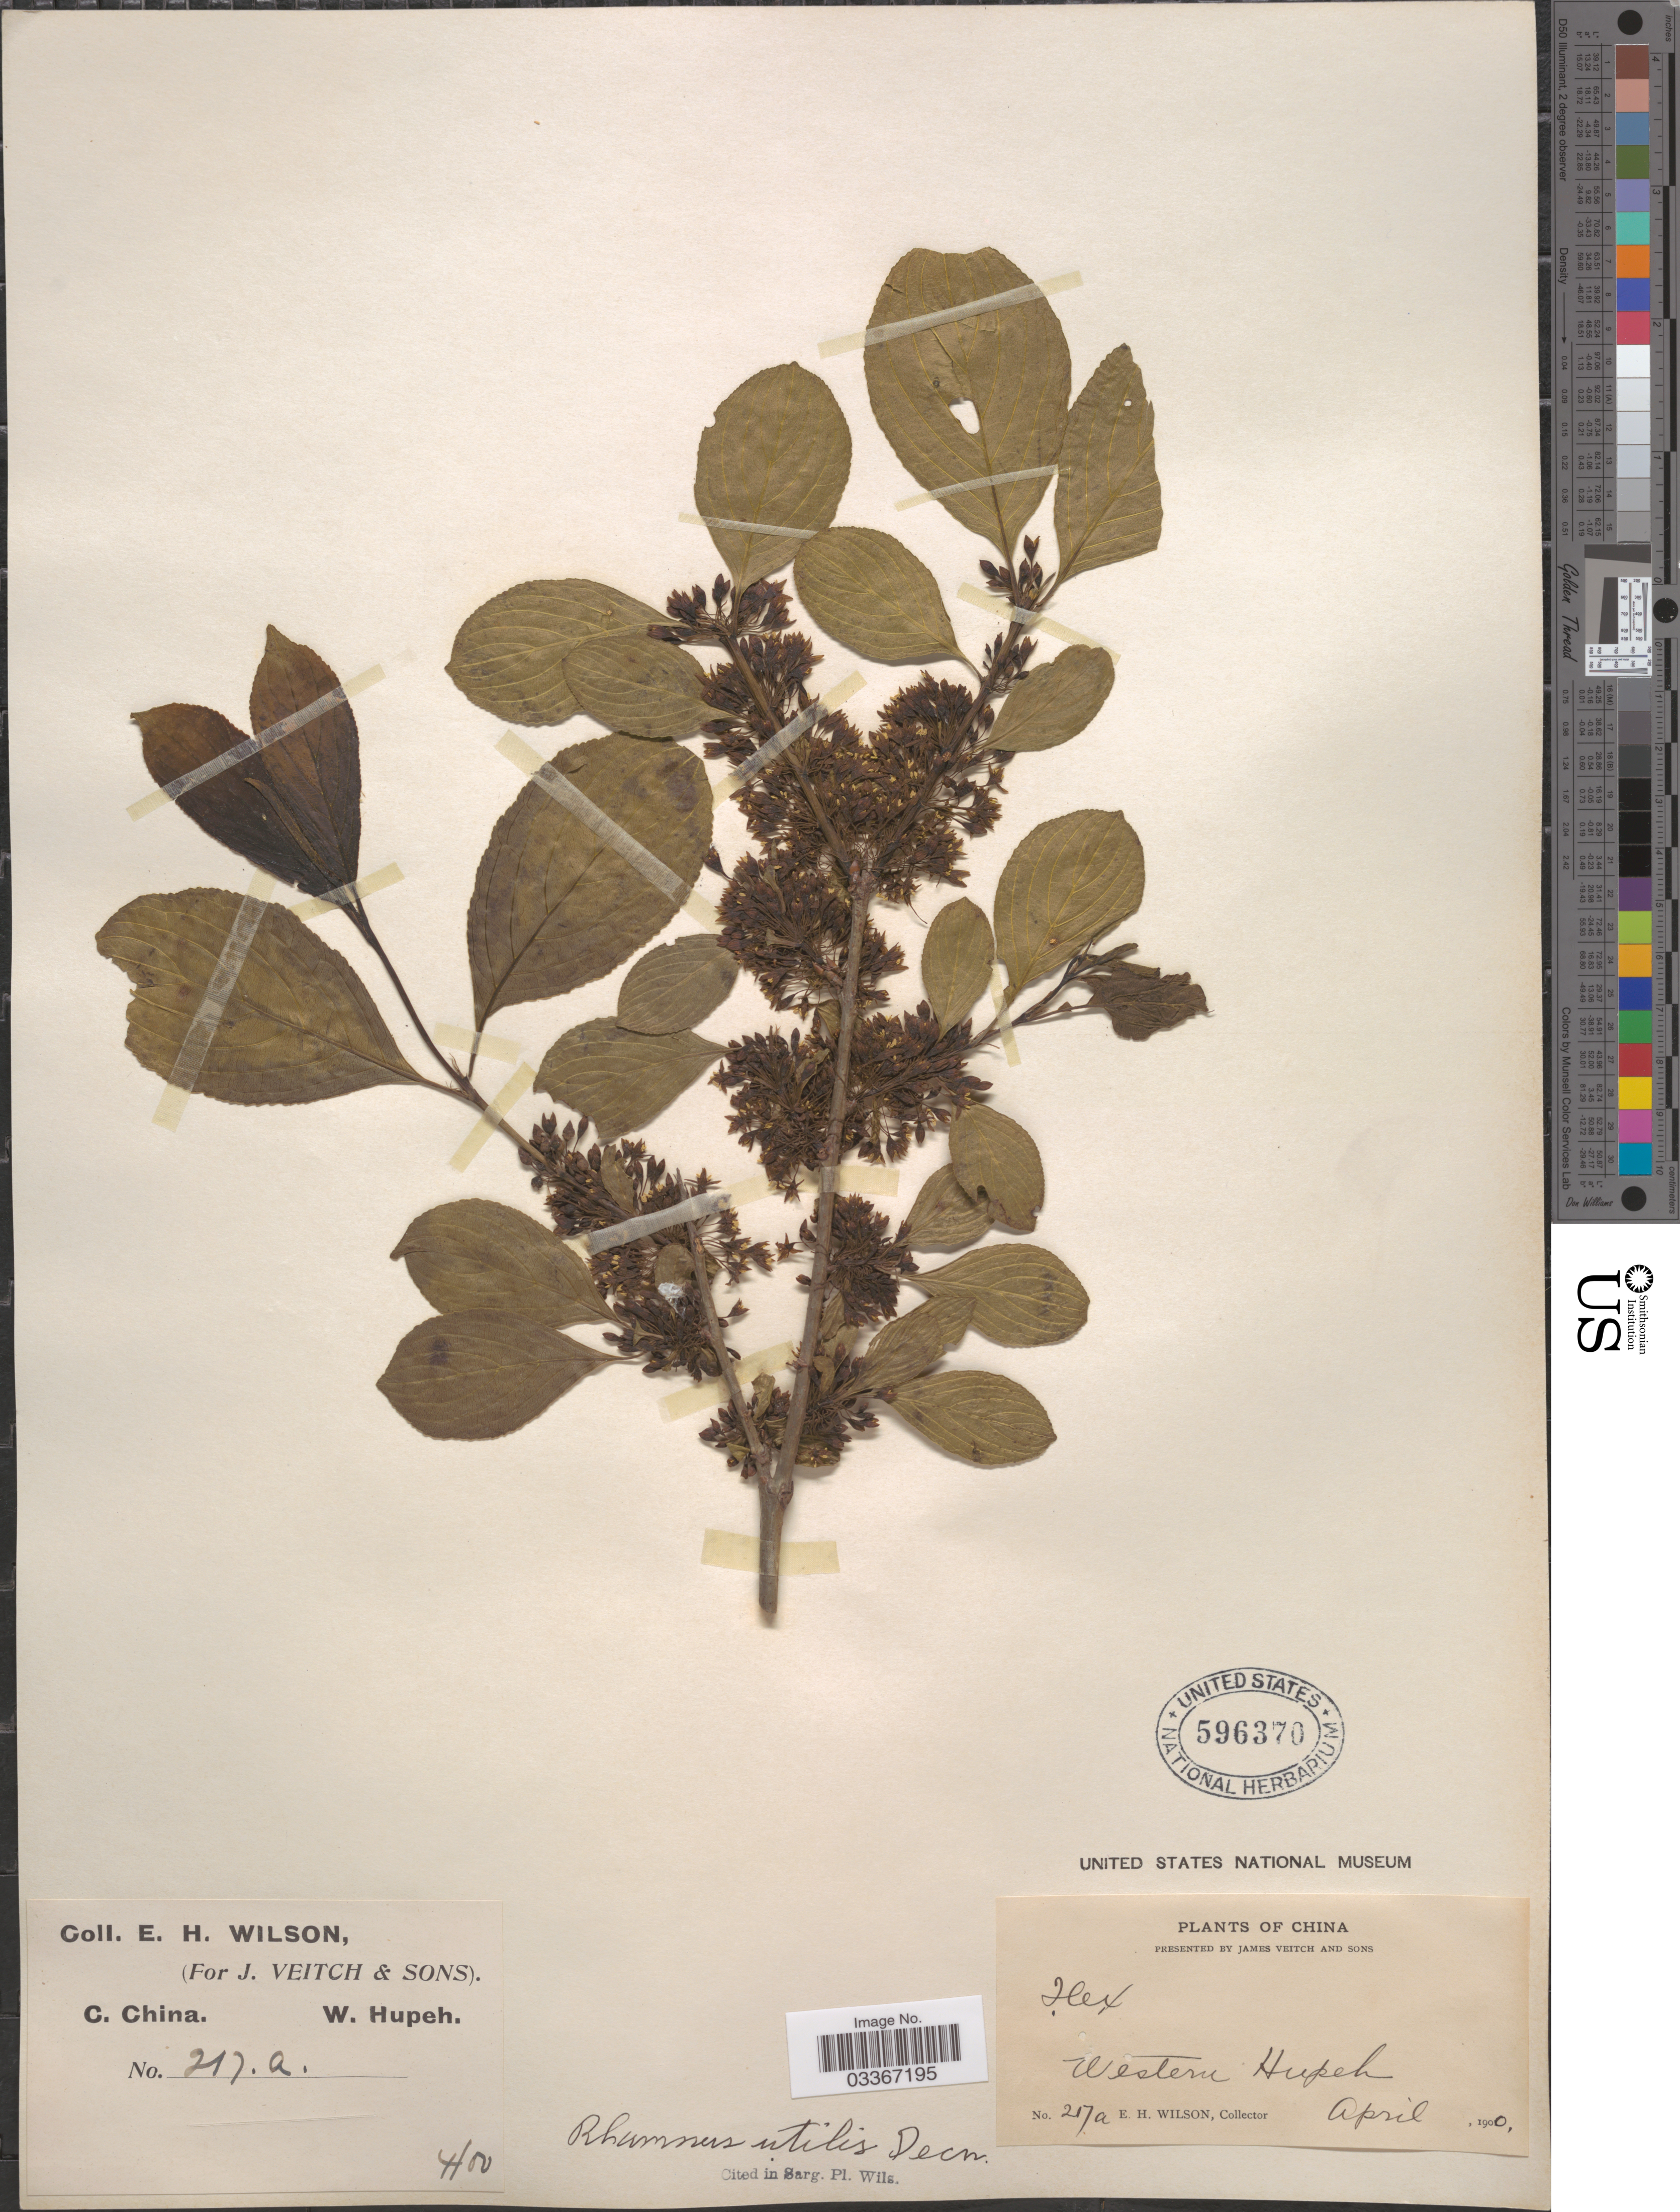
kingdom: Plantae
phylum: Tracheophyta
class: Magnoliopsida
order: Rosales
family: Rhamnaceae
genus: Rhamnus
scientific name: Rhamnus utilis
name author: Decne.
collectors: E. Wilson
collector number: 217a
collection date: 1900-04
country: China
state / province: Hubei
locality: C. China. Western Hupeh.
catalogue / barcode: US 596370